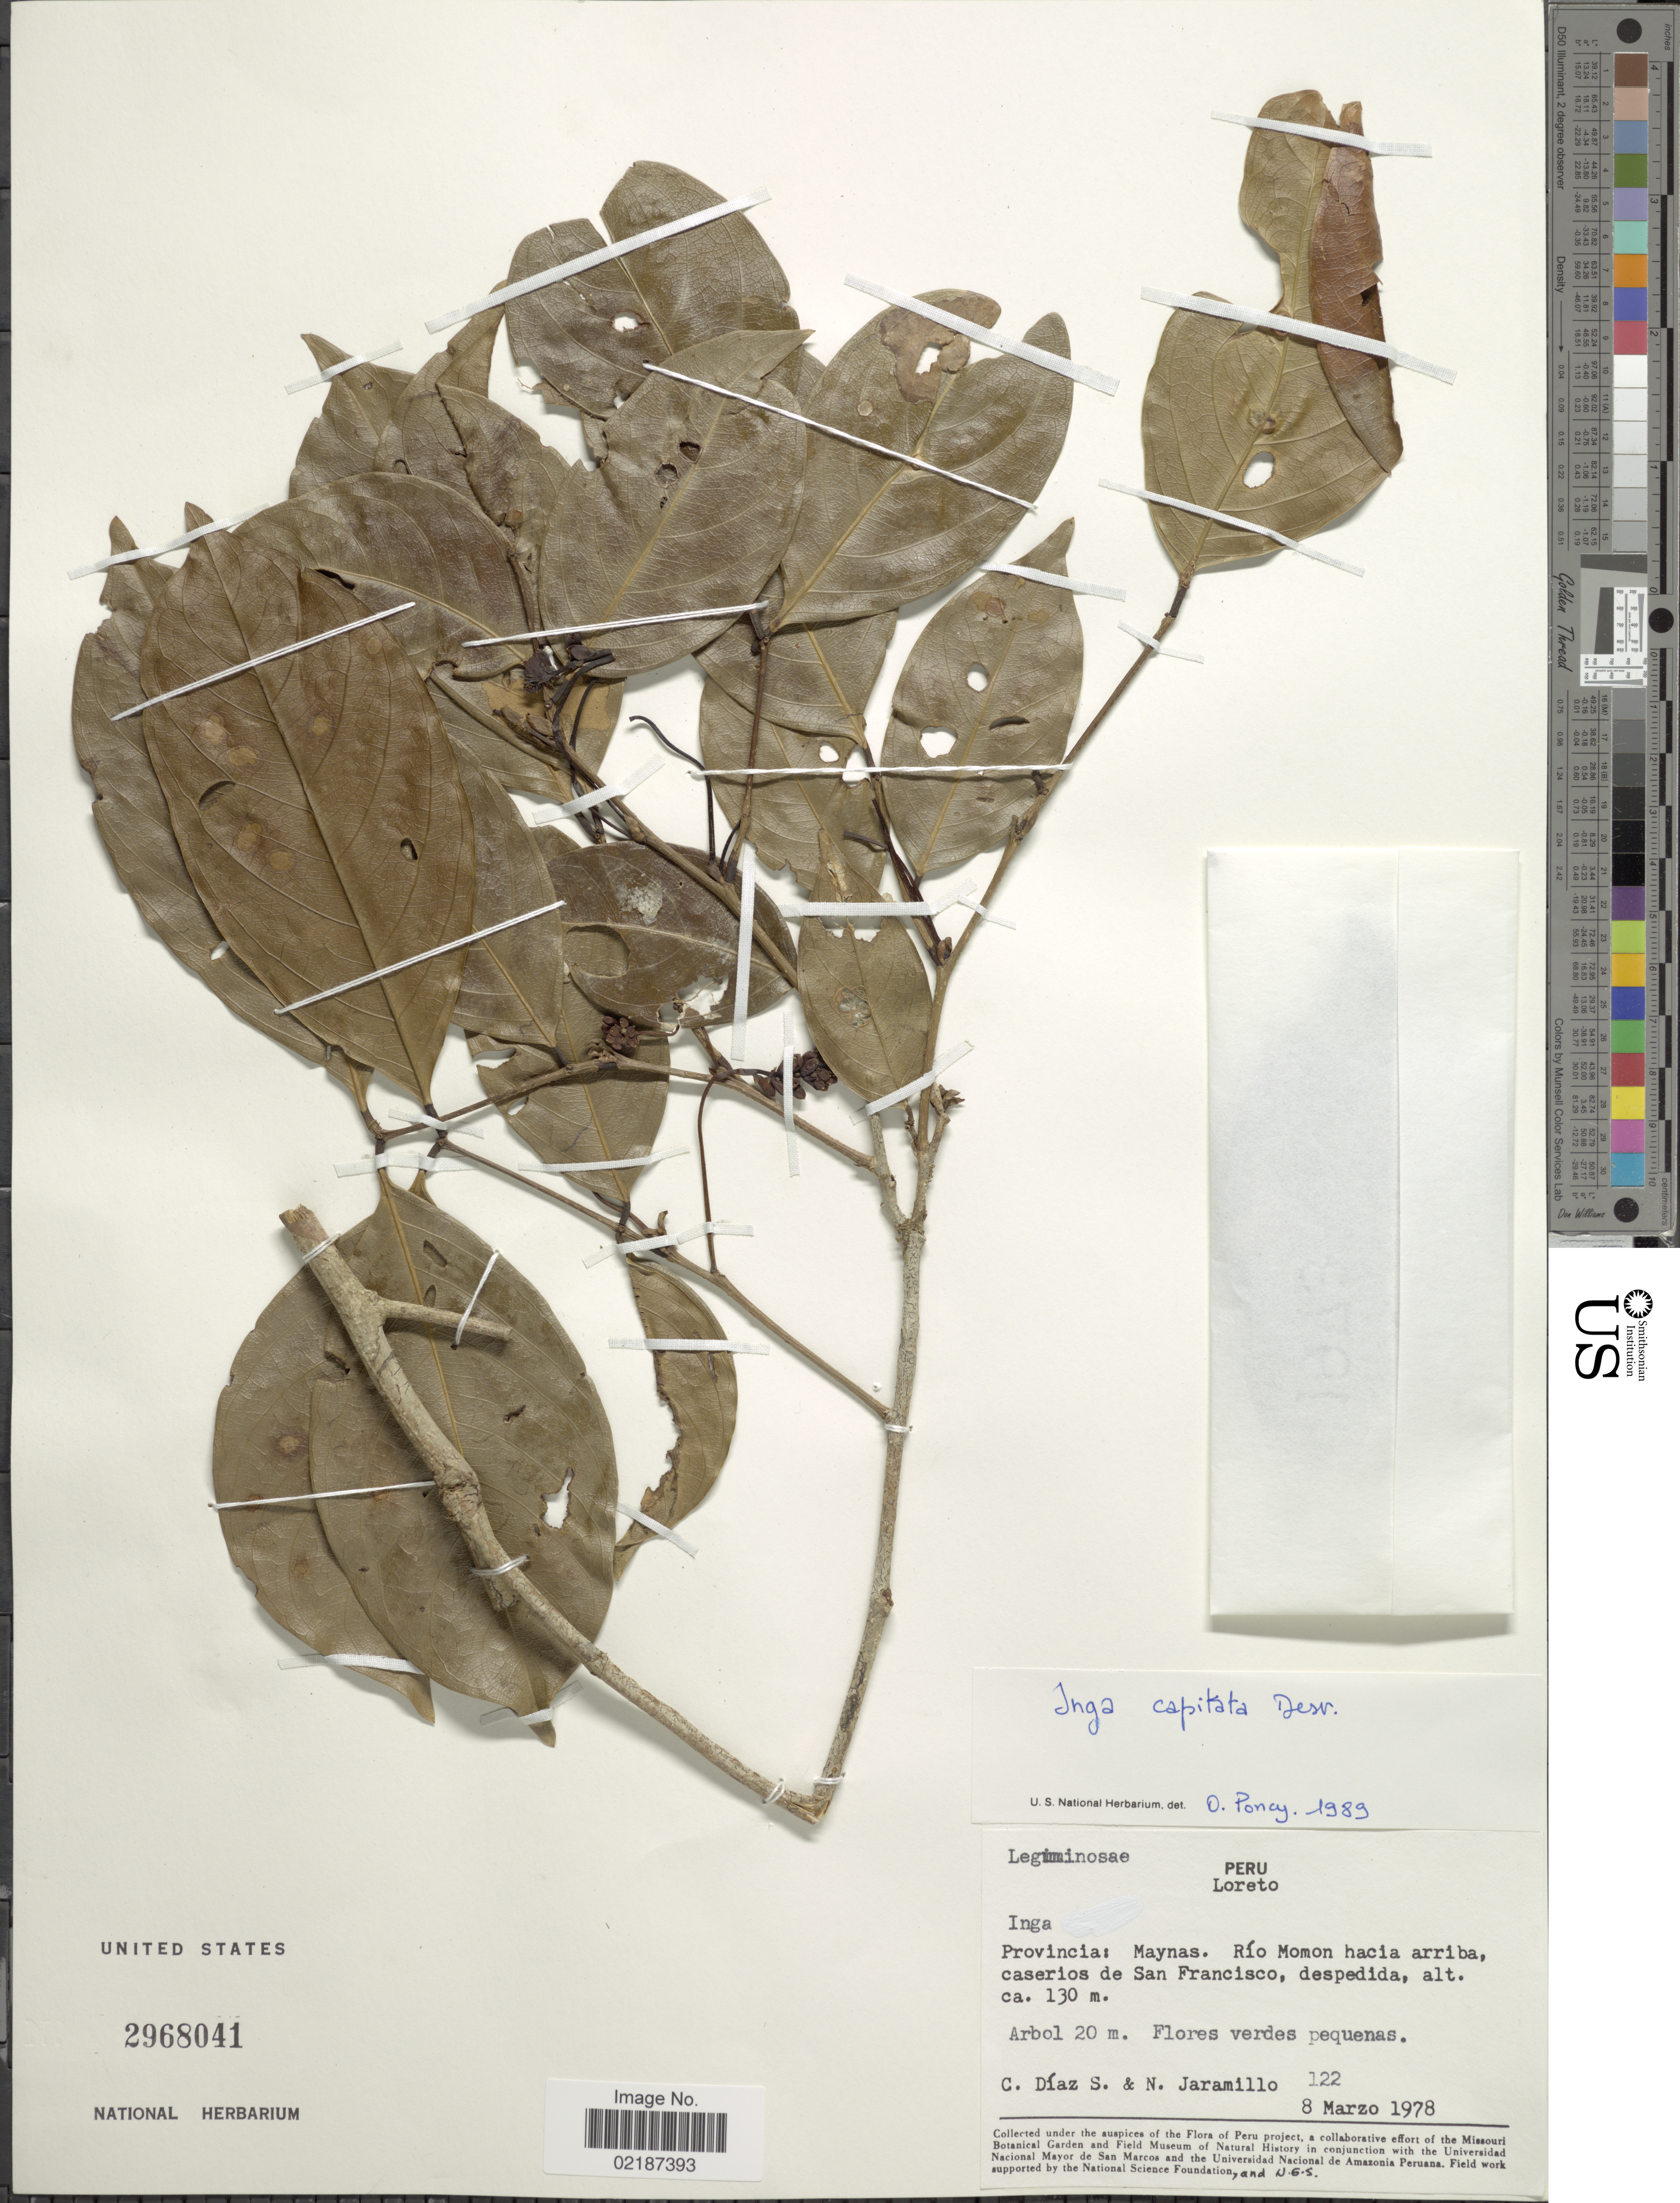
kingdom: Plantae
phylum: Tracheophyta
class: Magnoliopsida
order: Fabales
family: Fabaceae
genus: Inga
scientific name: Inga capitata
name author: Desv.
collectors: C. Díaz S. & N. Jaramillo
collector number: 122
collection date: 1978-03-08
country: Peru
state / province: Loreto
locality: Provincia: Maynas, Río Momon hacia arrba, caserios de San Francisco, despedida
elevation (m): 130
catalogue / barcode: US 2968041